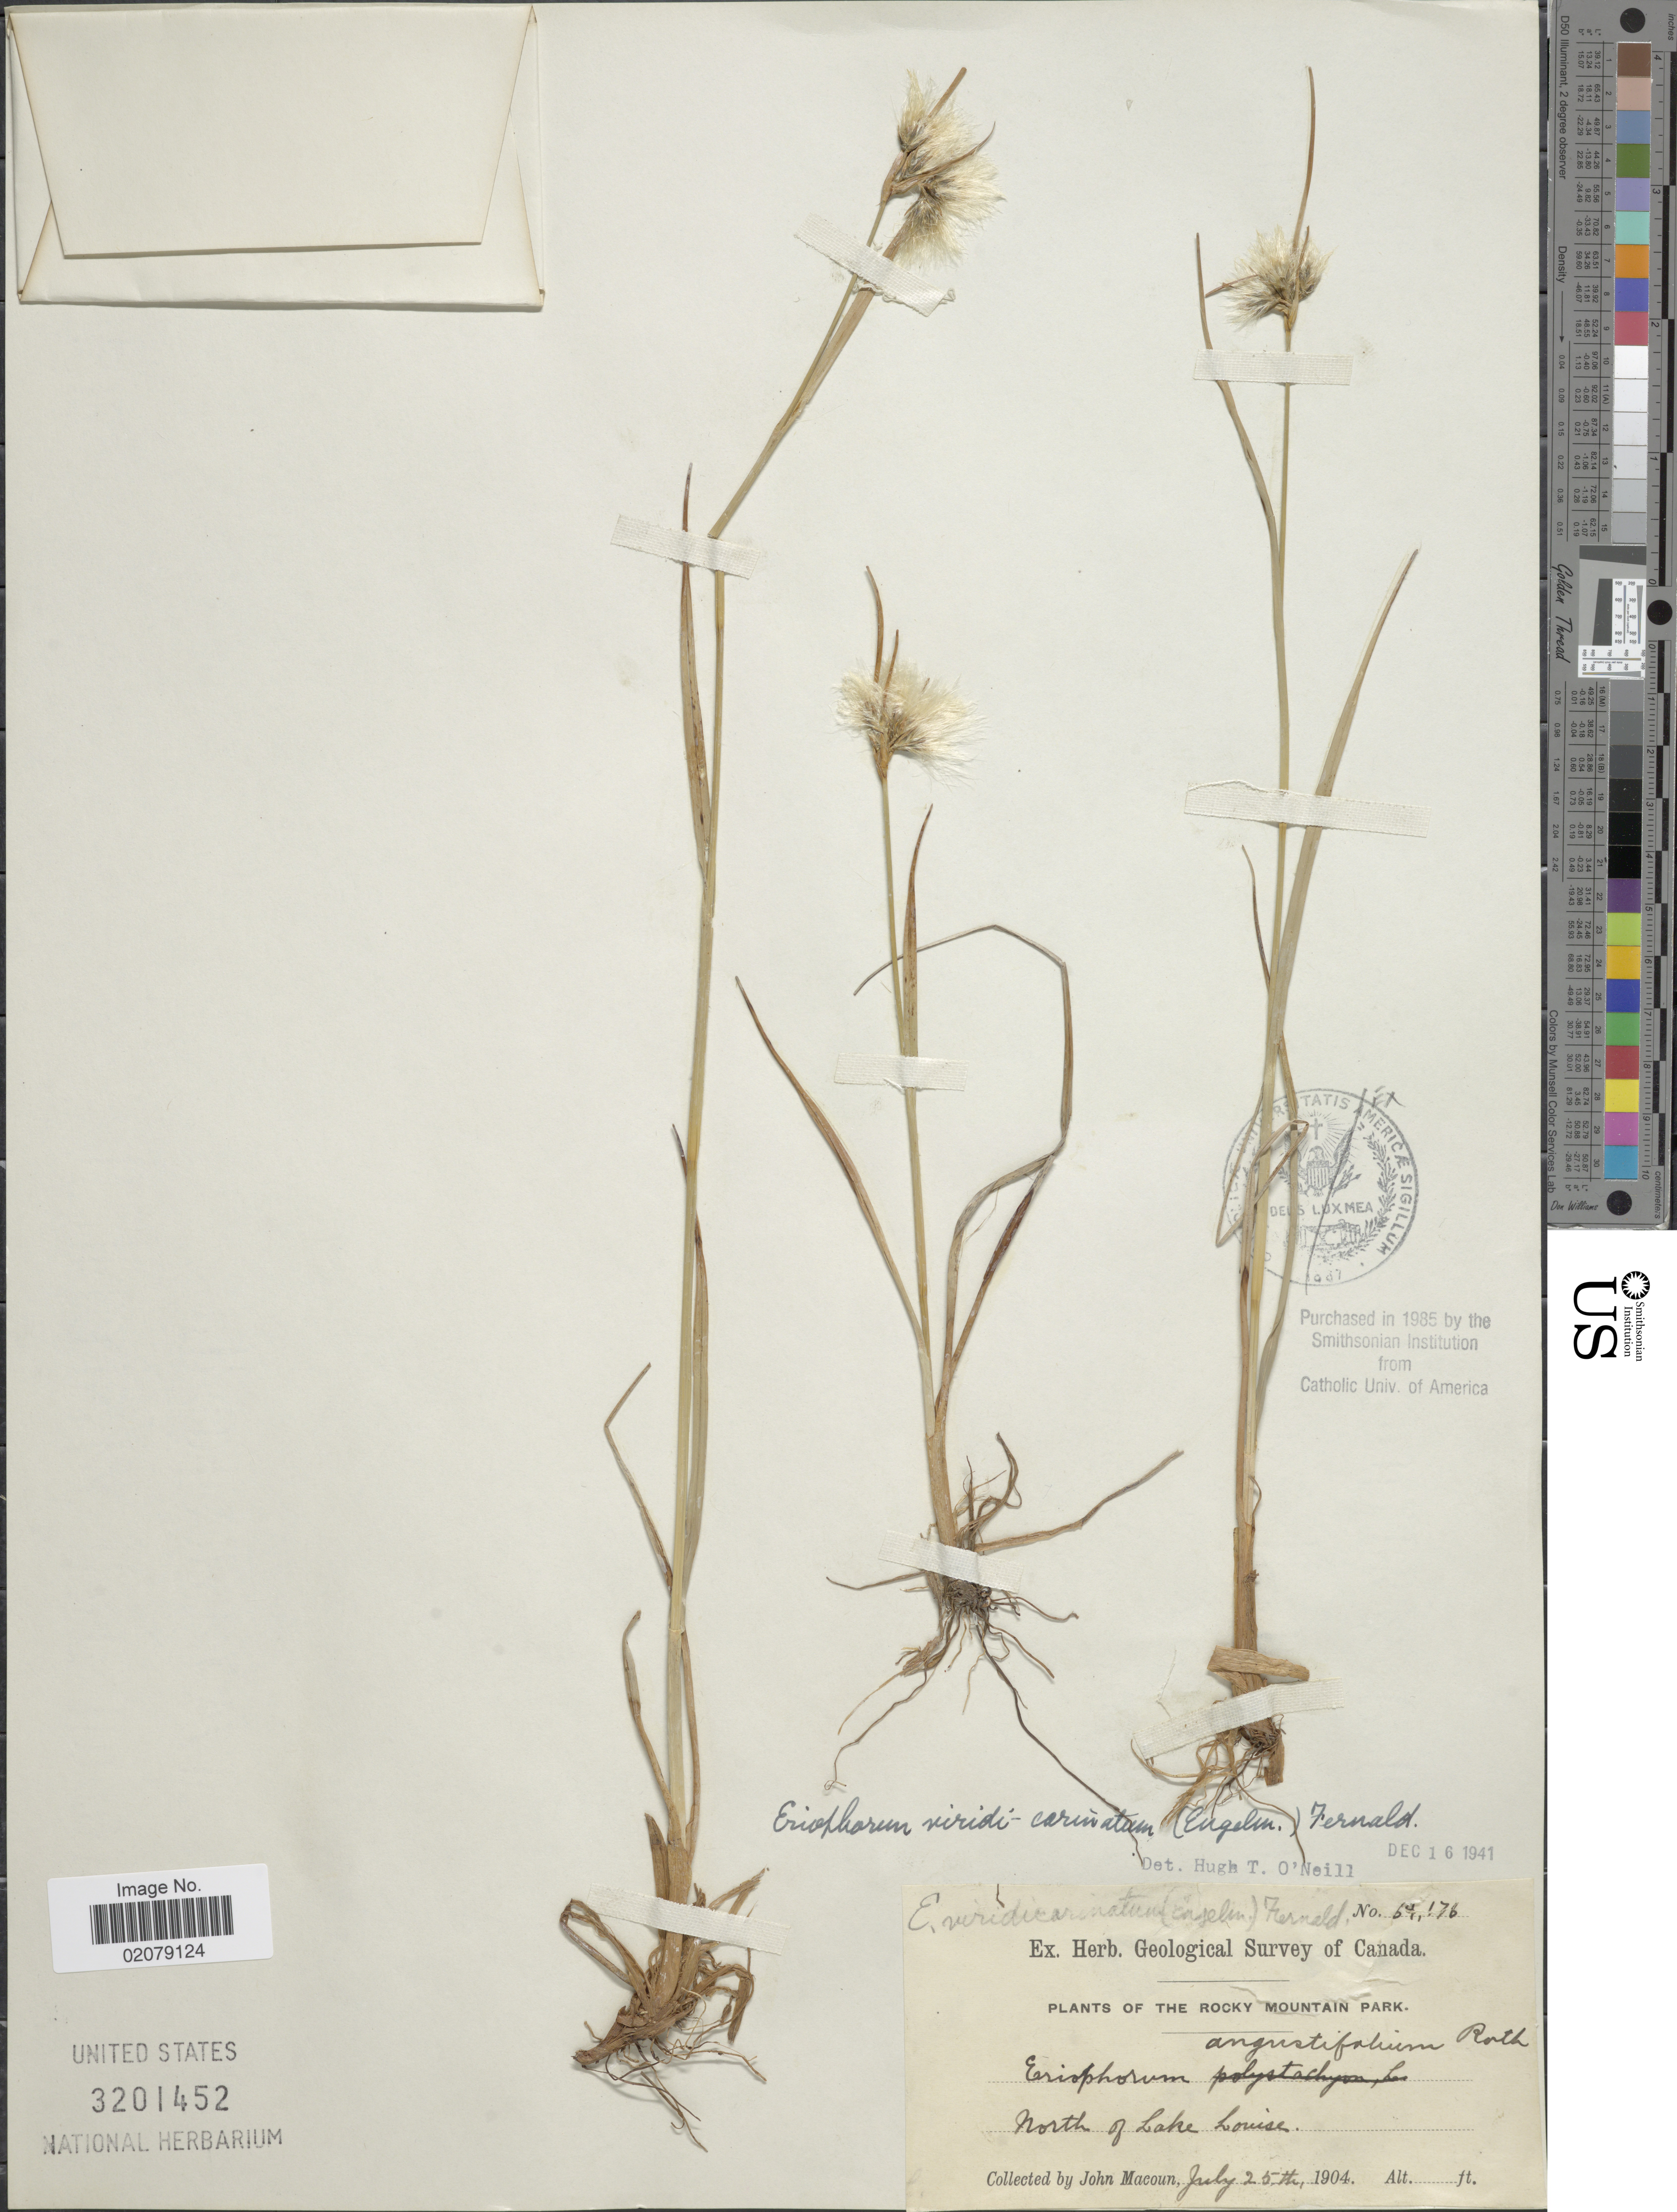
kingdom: Plantae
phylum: Tracheophyta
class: Liliopsida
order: Poales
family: Cyperaceae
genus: Eriophorum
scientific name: Eriophorum viridicarinatum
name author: (Englem.) Fernald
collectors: J. Macoun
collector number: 69176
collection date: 1904-07-25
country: Canada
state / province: Alberta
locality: The Rocky Mountain Park, North of Lake Louise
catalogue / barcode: US 3201452